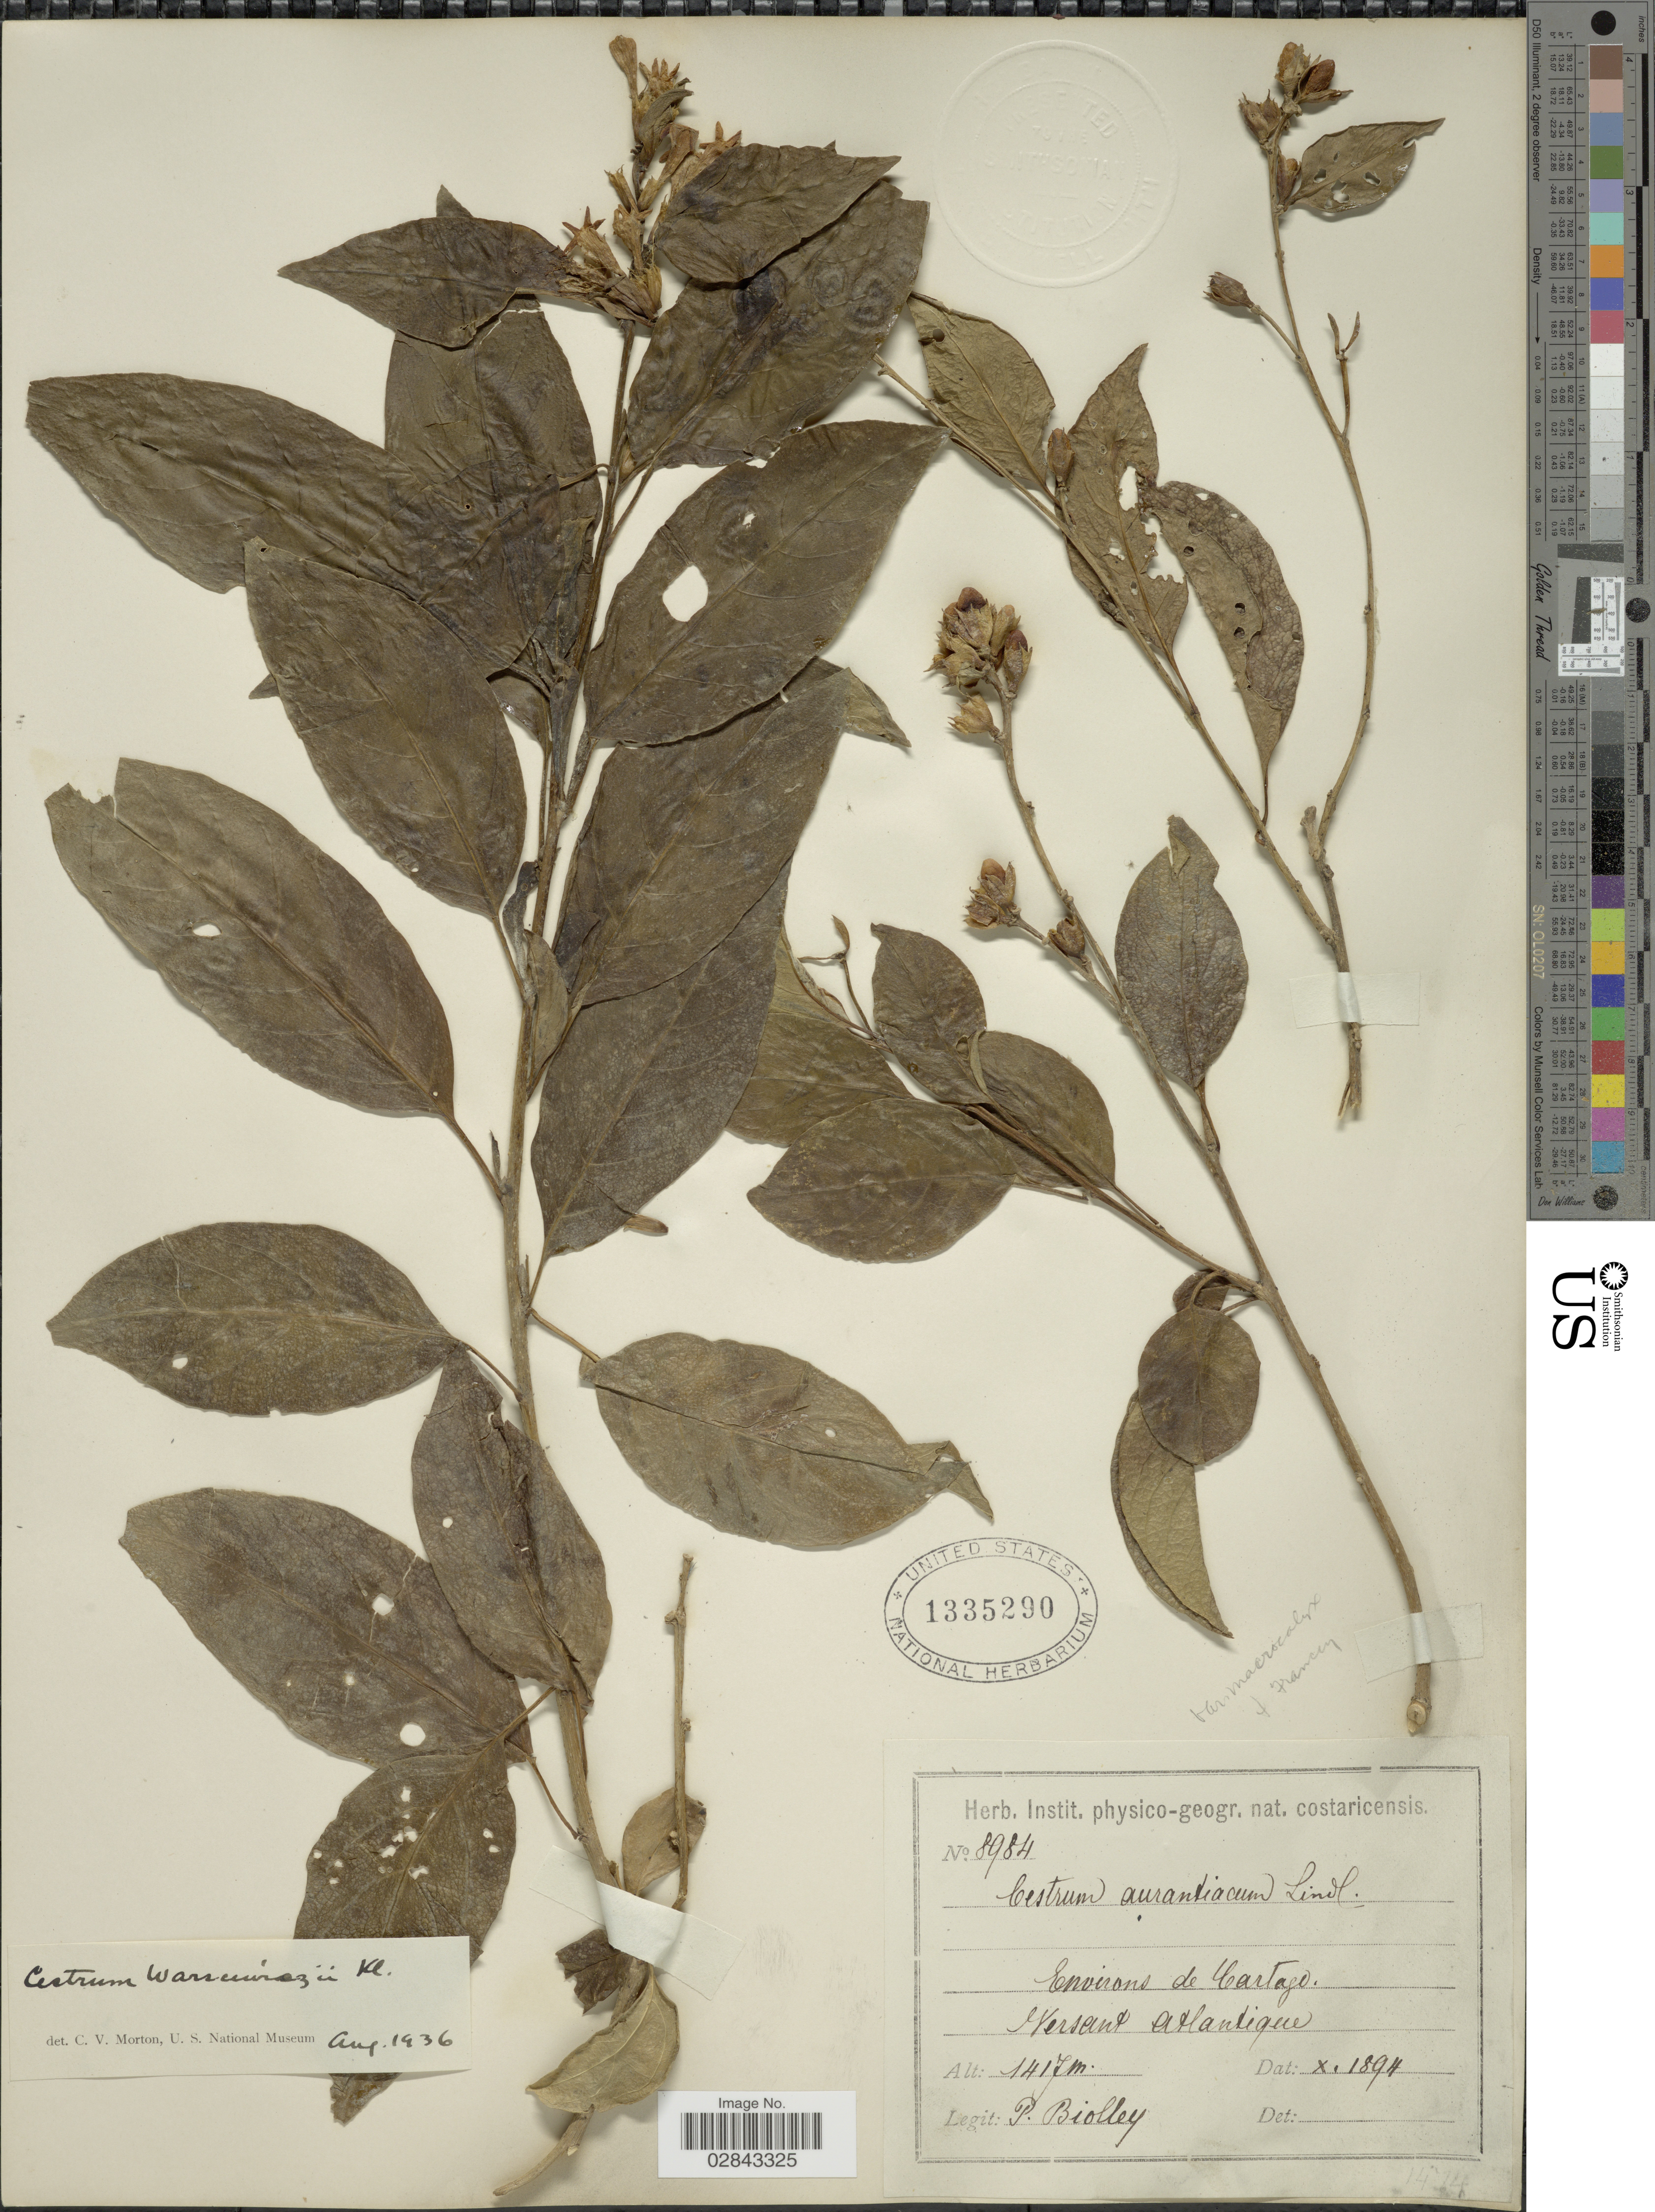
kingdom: Plantae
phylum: Tracheophyta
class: Magnoliopsida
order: Solanales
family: Solanaceae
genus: Cestrum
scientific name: Cestrum aurantiacum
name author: Lindley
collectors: P. Biolley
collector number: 8984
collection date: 1894-10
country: Costa Rica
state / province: Cartago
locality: Environs de Cartago. Versant Atlantique.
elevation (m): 1417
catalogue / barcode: US 1335290